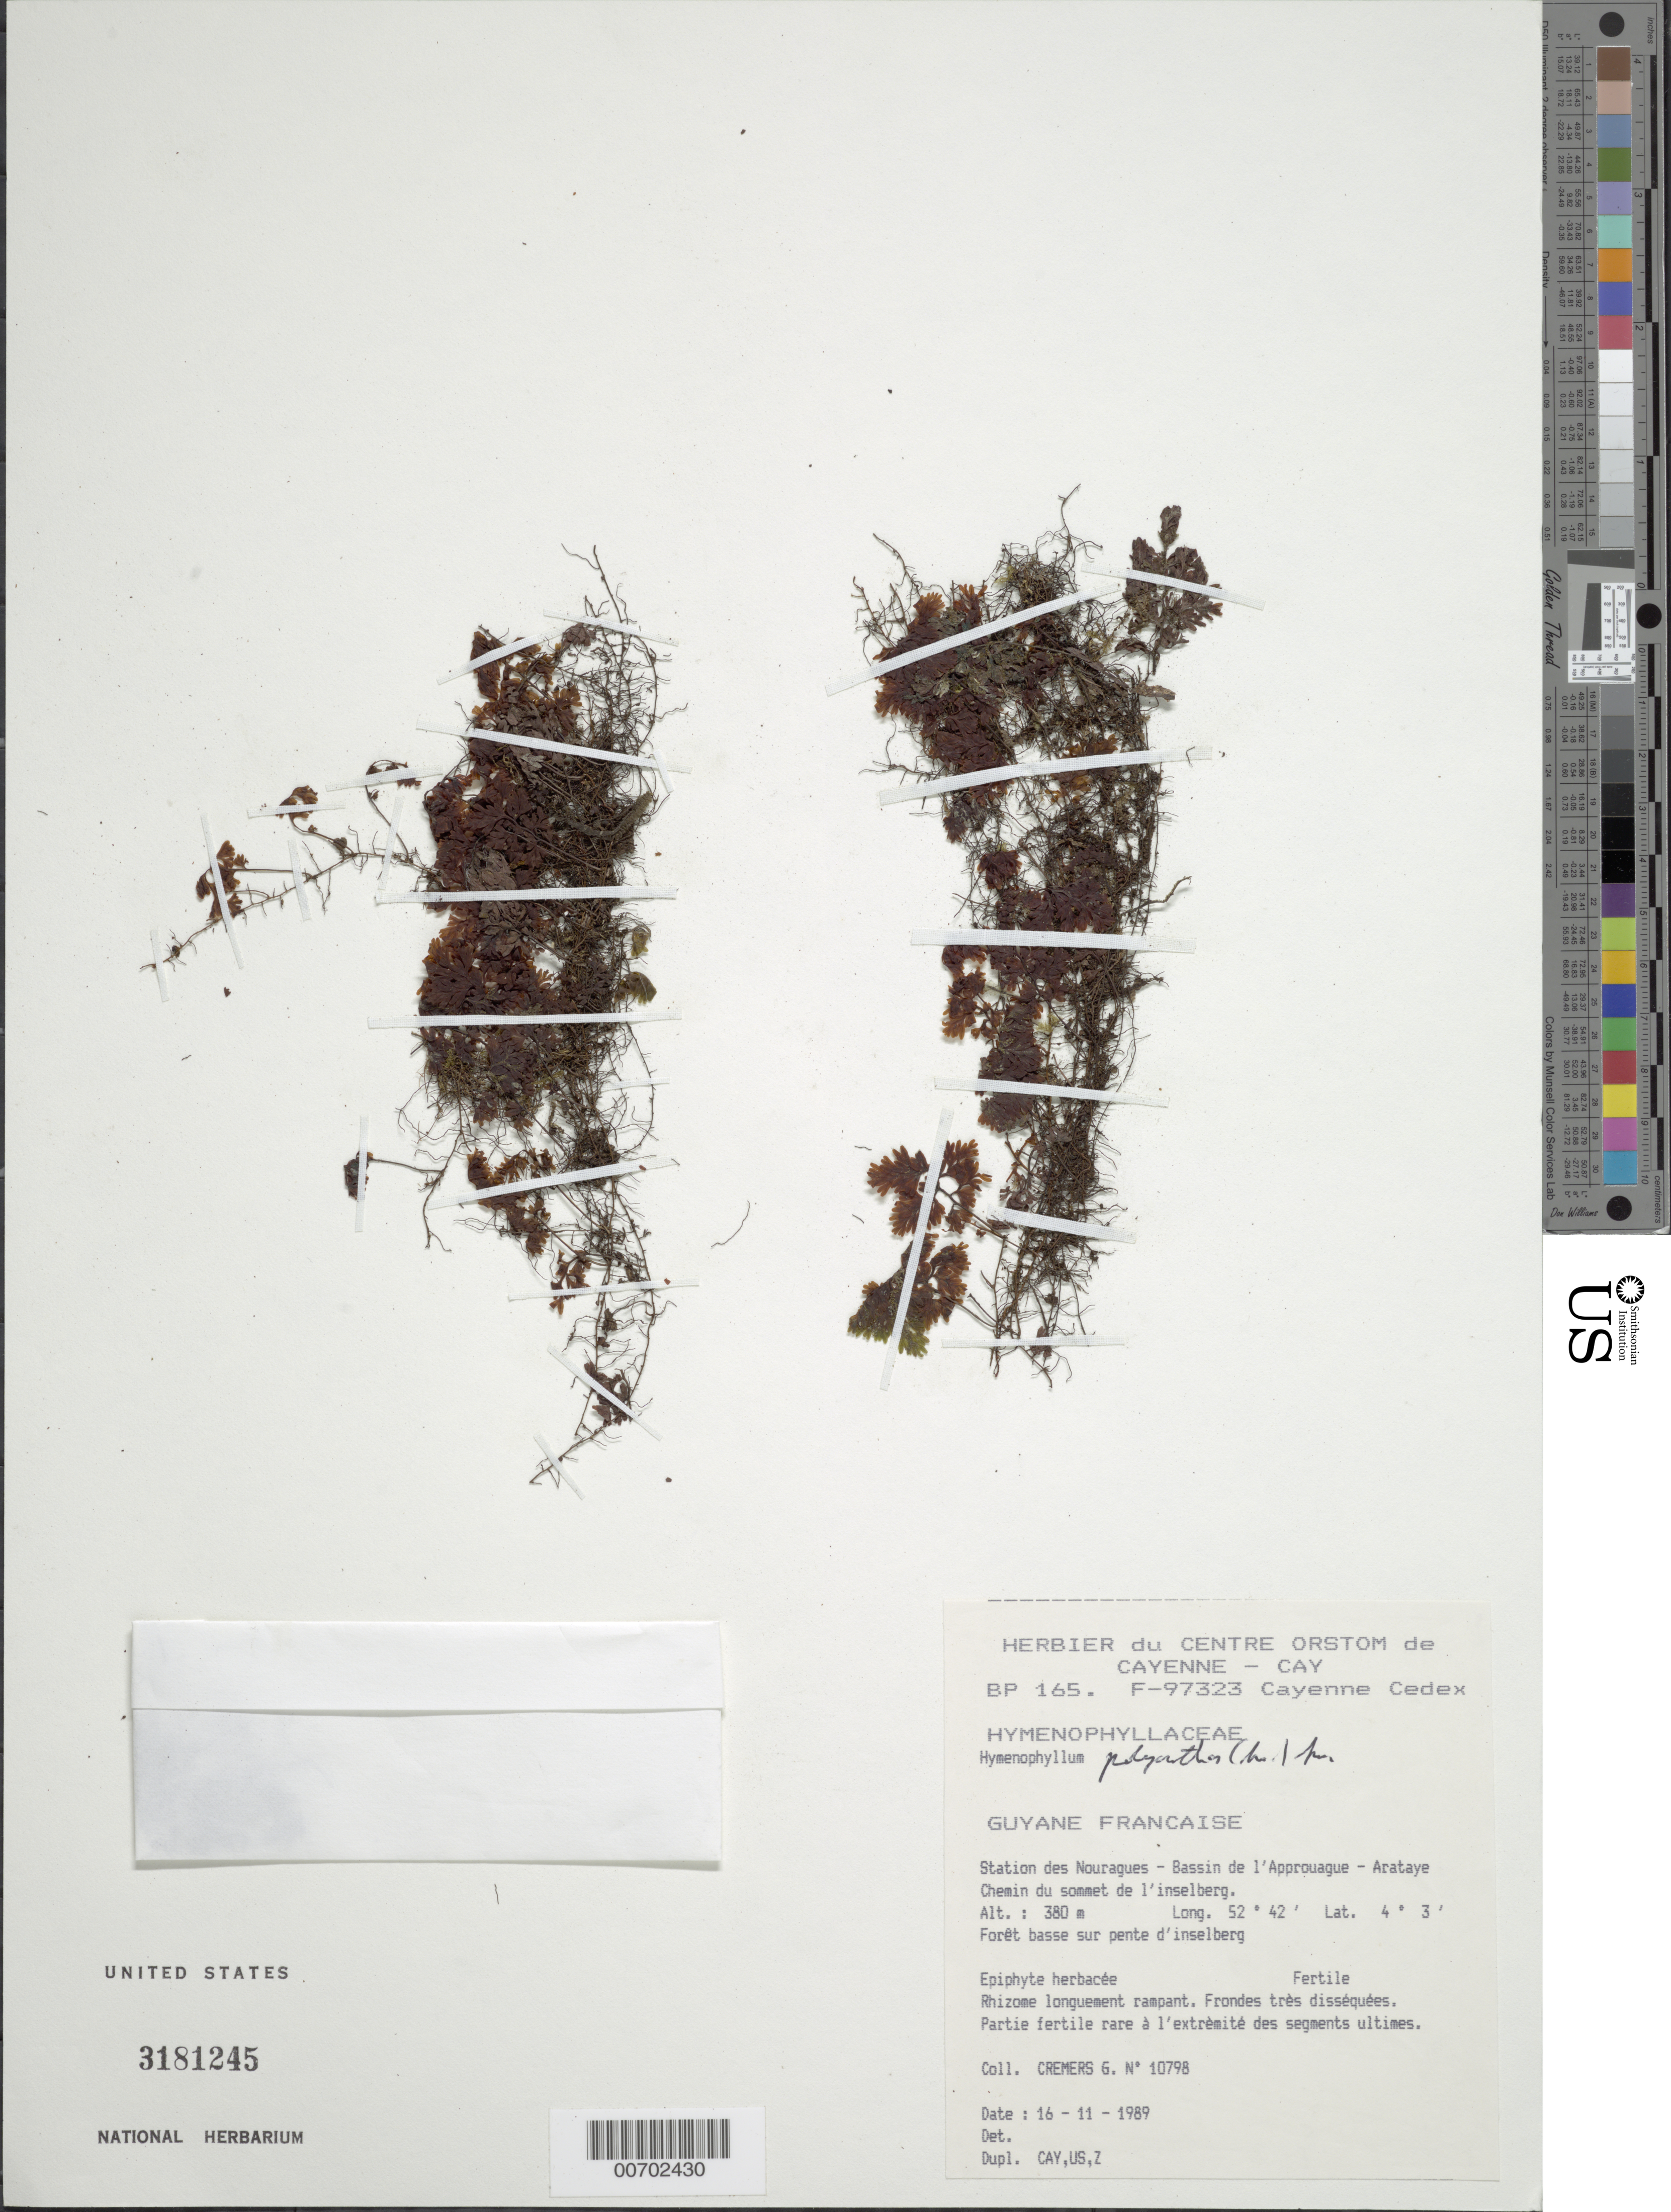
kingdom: Plantae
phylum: Tracheophyta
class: Polypodiopsida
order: Hymenophyllales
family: Hymenophyllaceae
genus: Hymenophyllum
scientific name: Hymenophyllum polyanthos var. polyanthos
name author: (Sw.) Sw.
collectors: G. Cremers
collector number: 10798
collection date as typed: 16-Nov-89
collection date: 1989-11-16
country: French Guiana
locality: Station des Nouragues, Bassin de l'Approuague, Arataye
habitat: Low forest on mt slope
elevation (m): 380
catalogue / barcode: US 3181245